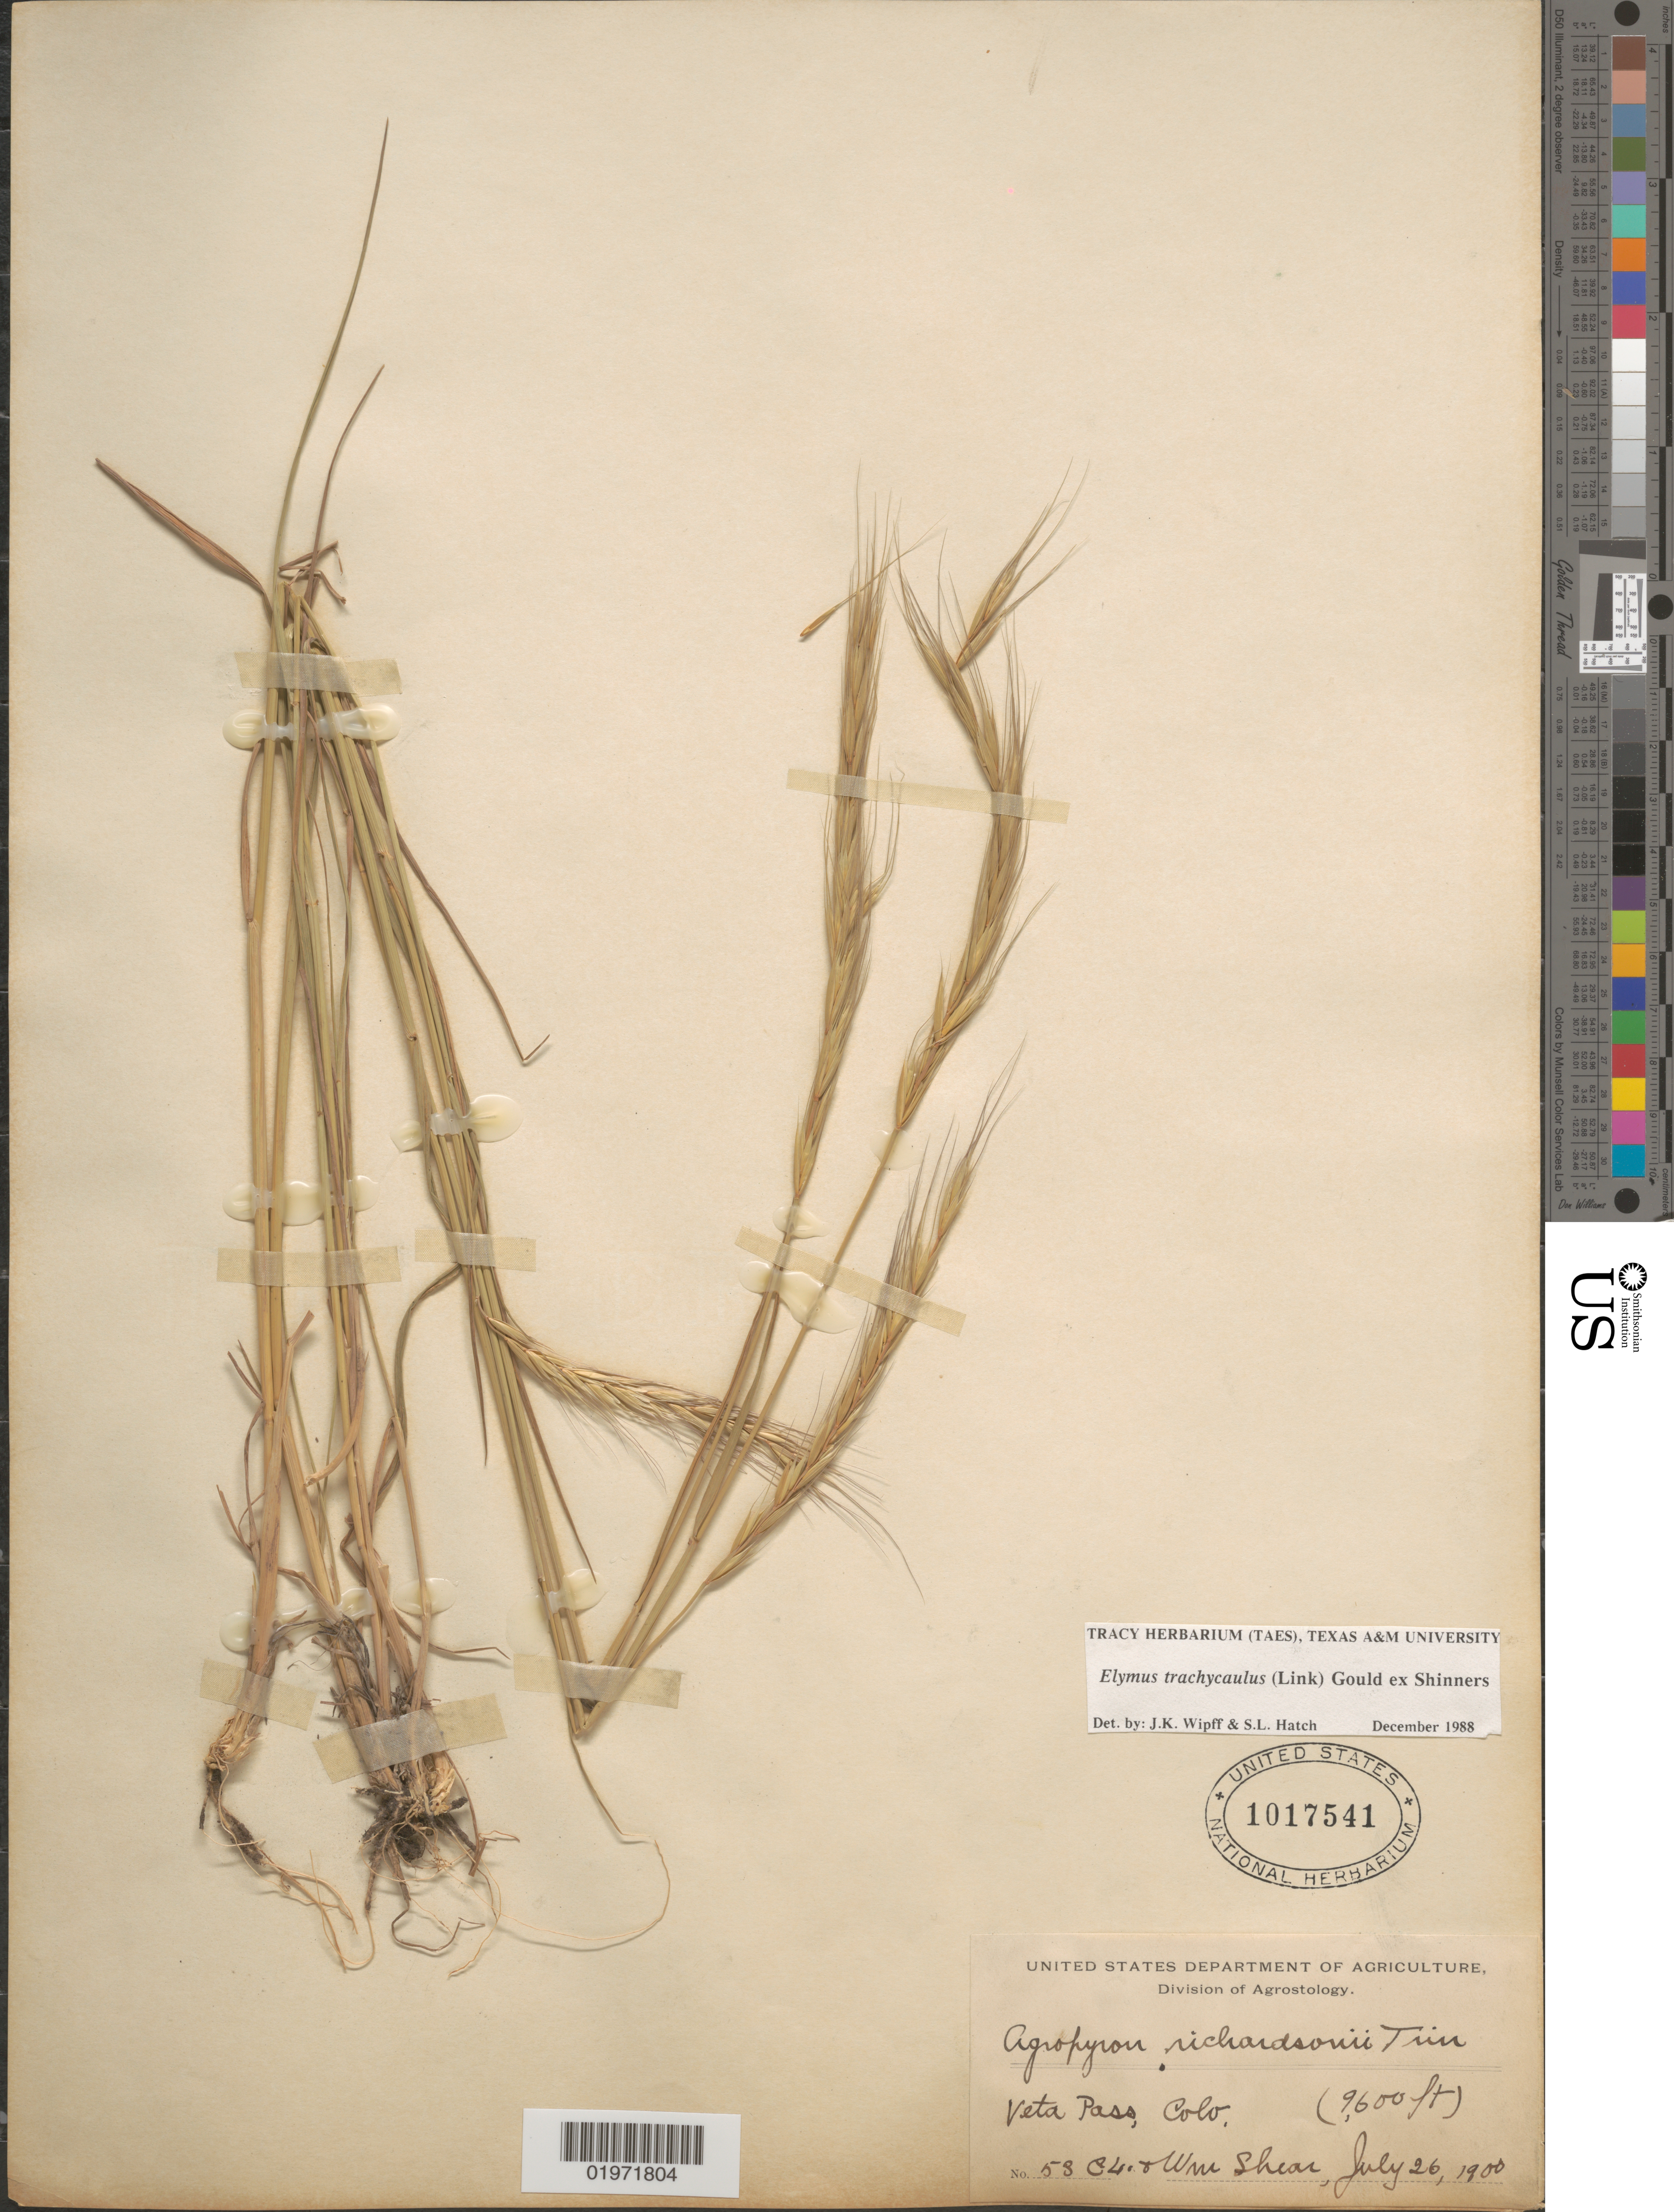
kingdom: Plantae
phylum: Tracheophyta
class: Liliopsida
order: Poales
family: Poaceae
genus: Elymus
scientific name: Elymus trachycaulus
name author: (Link) Gould ex Shinners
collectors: C. L. Shear & W. Shear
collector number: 53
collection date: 1900-07-26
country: United States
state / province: Colorado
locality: Veta Pass.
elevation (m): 2926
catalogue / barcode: US 1017541